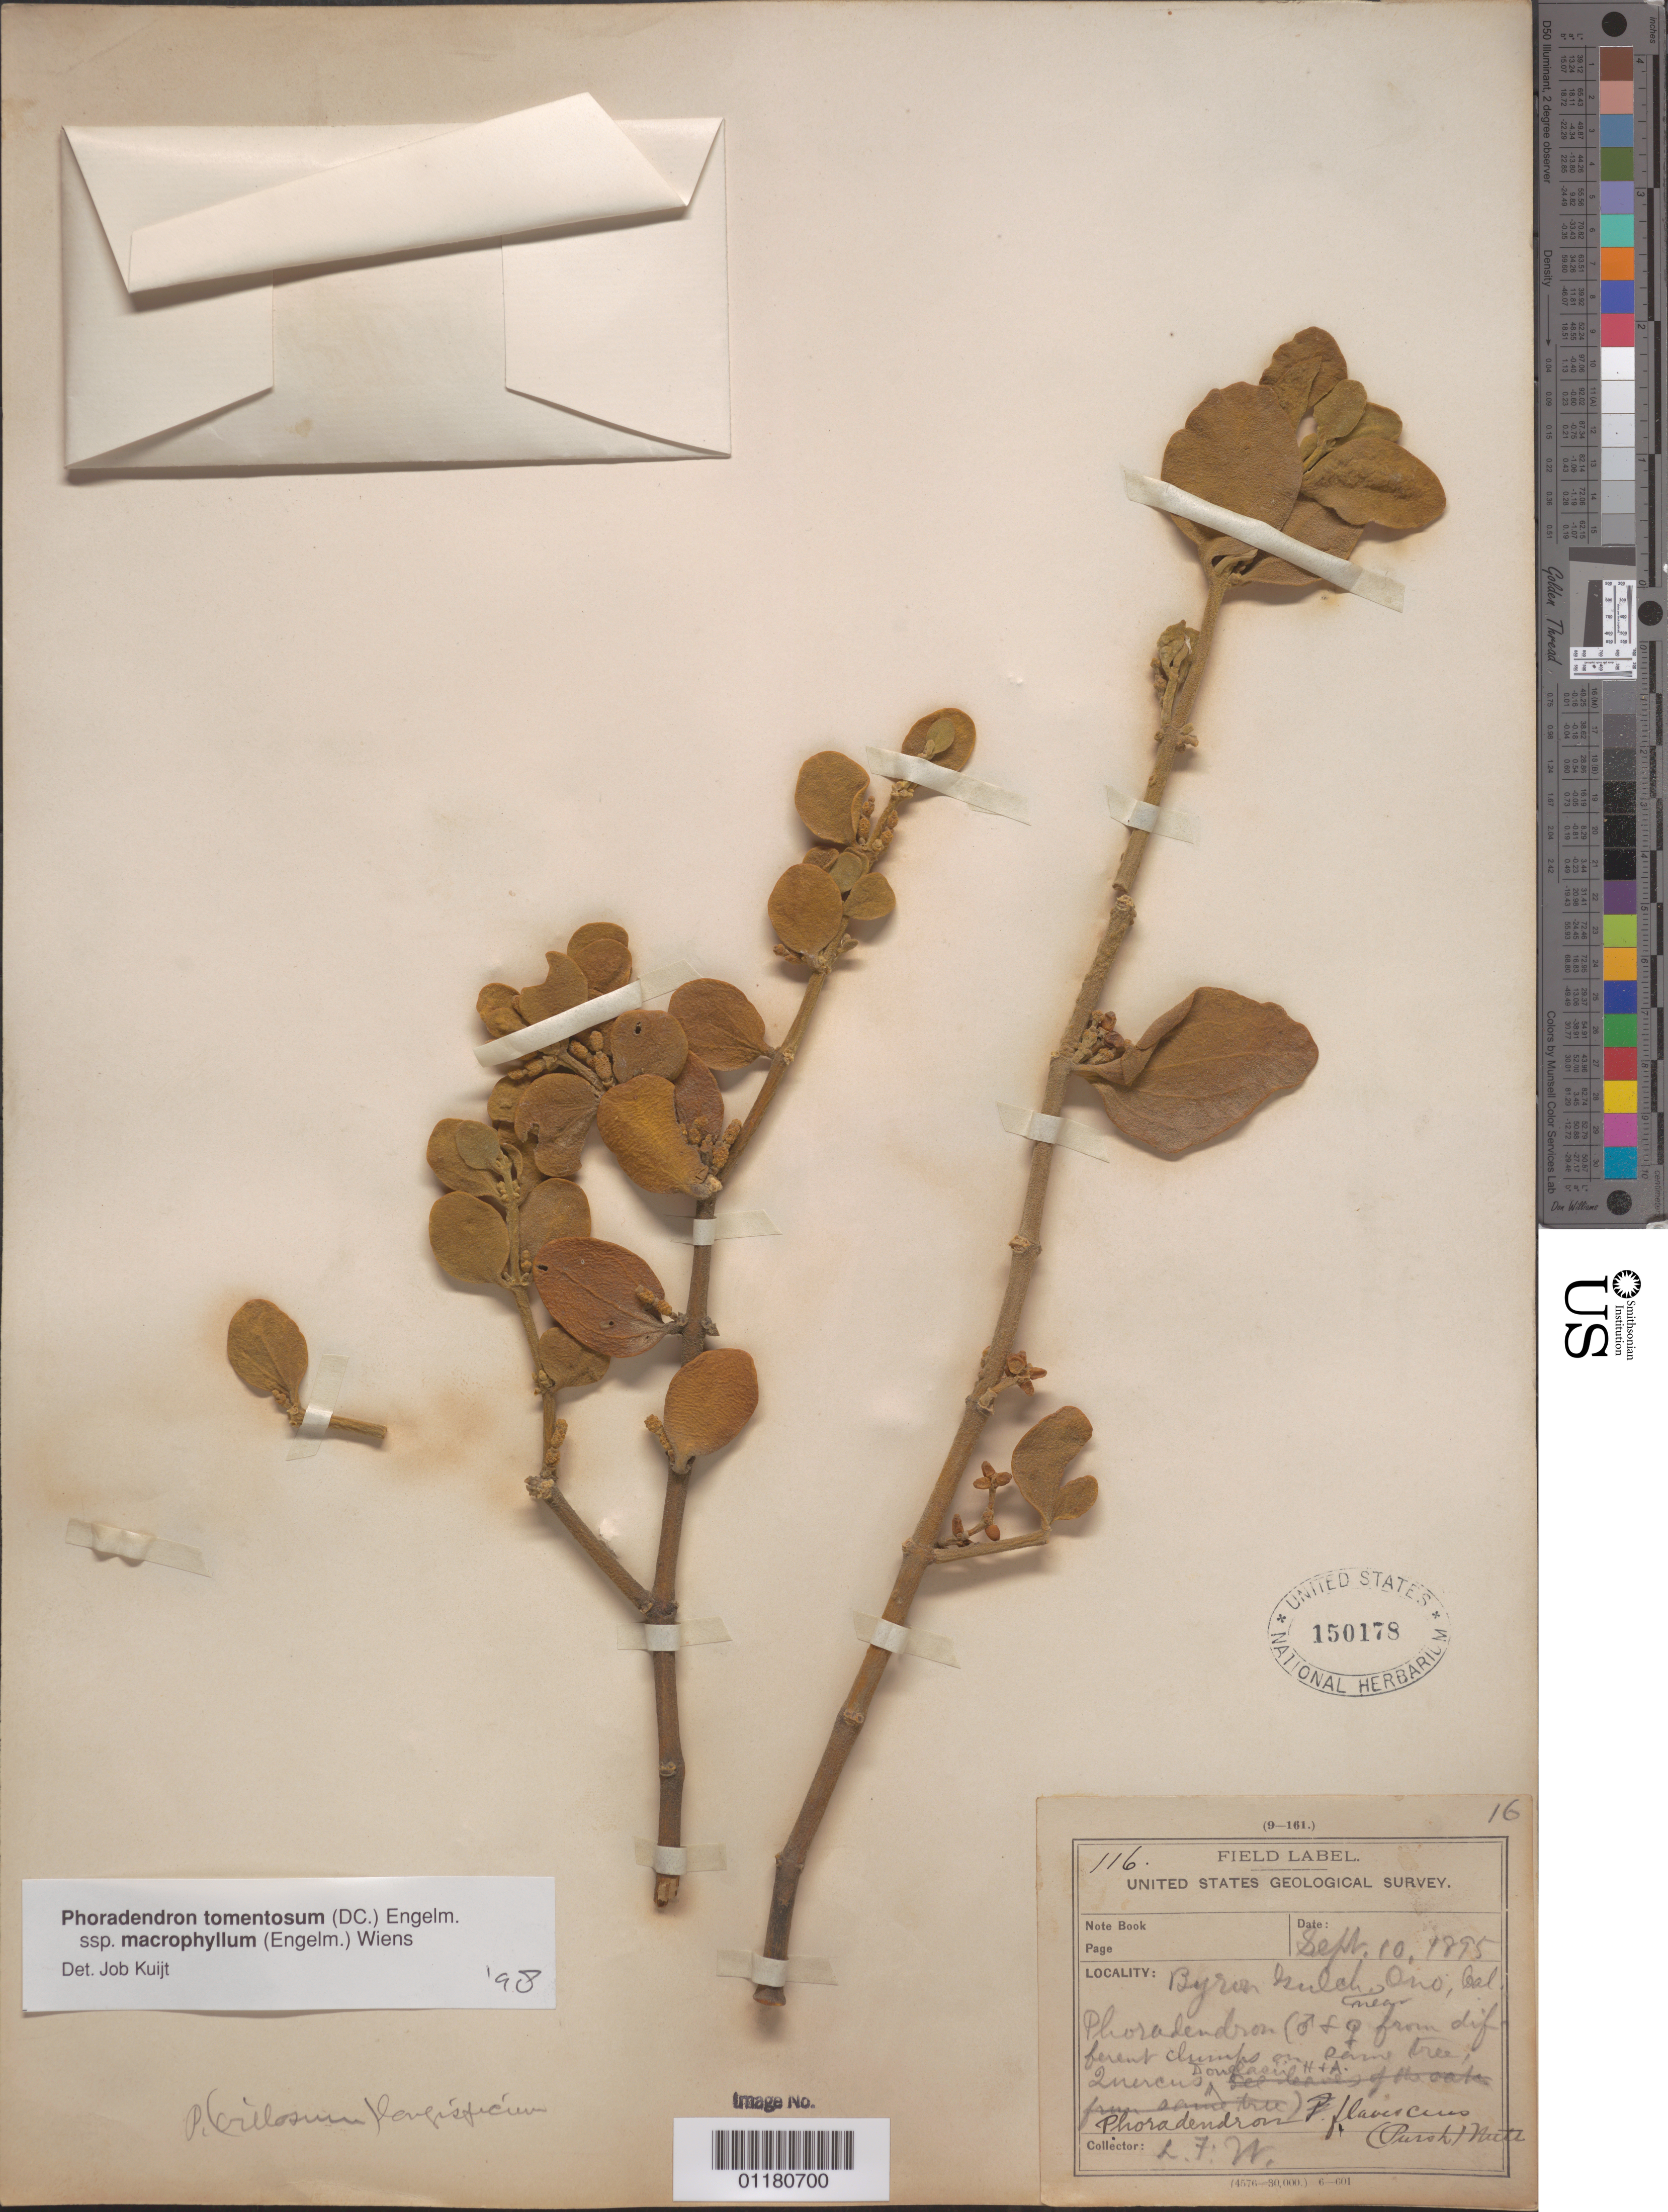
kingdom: Plantae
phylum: Tracheophyta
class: Magnoliopsida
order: Santalales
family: Viscaceae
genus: Phoradendron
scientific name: Phoradendron tomentosum subsp. macrophyllum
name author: DC.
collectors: L. F. Ward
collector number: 116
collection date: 1895-09-10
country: United States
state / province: California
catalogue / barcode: US 150178